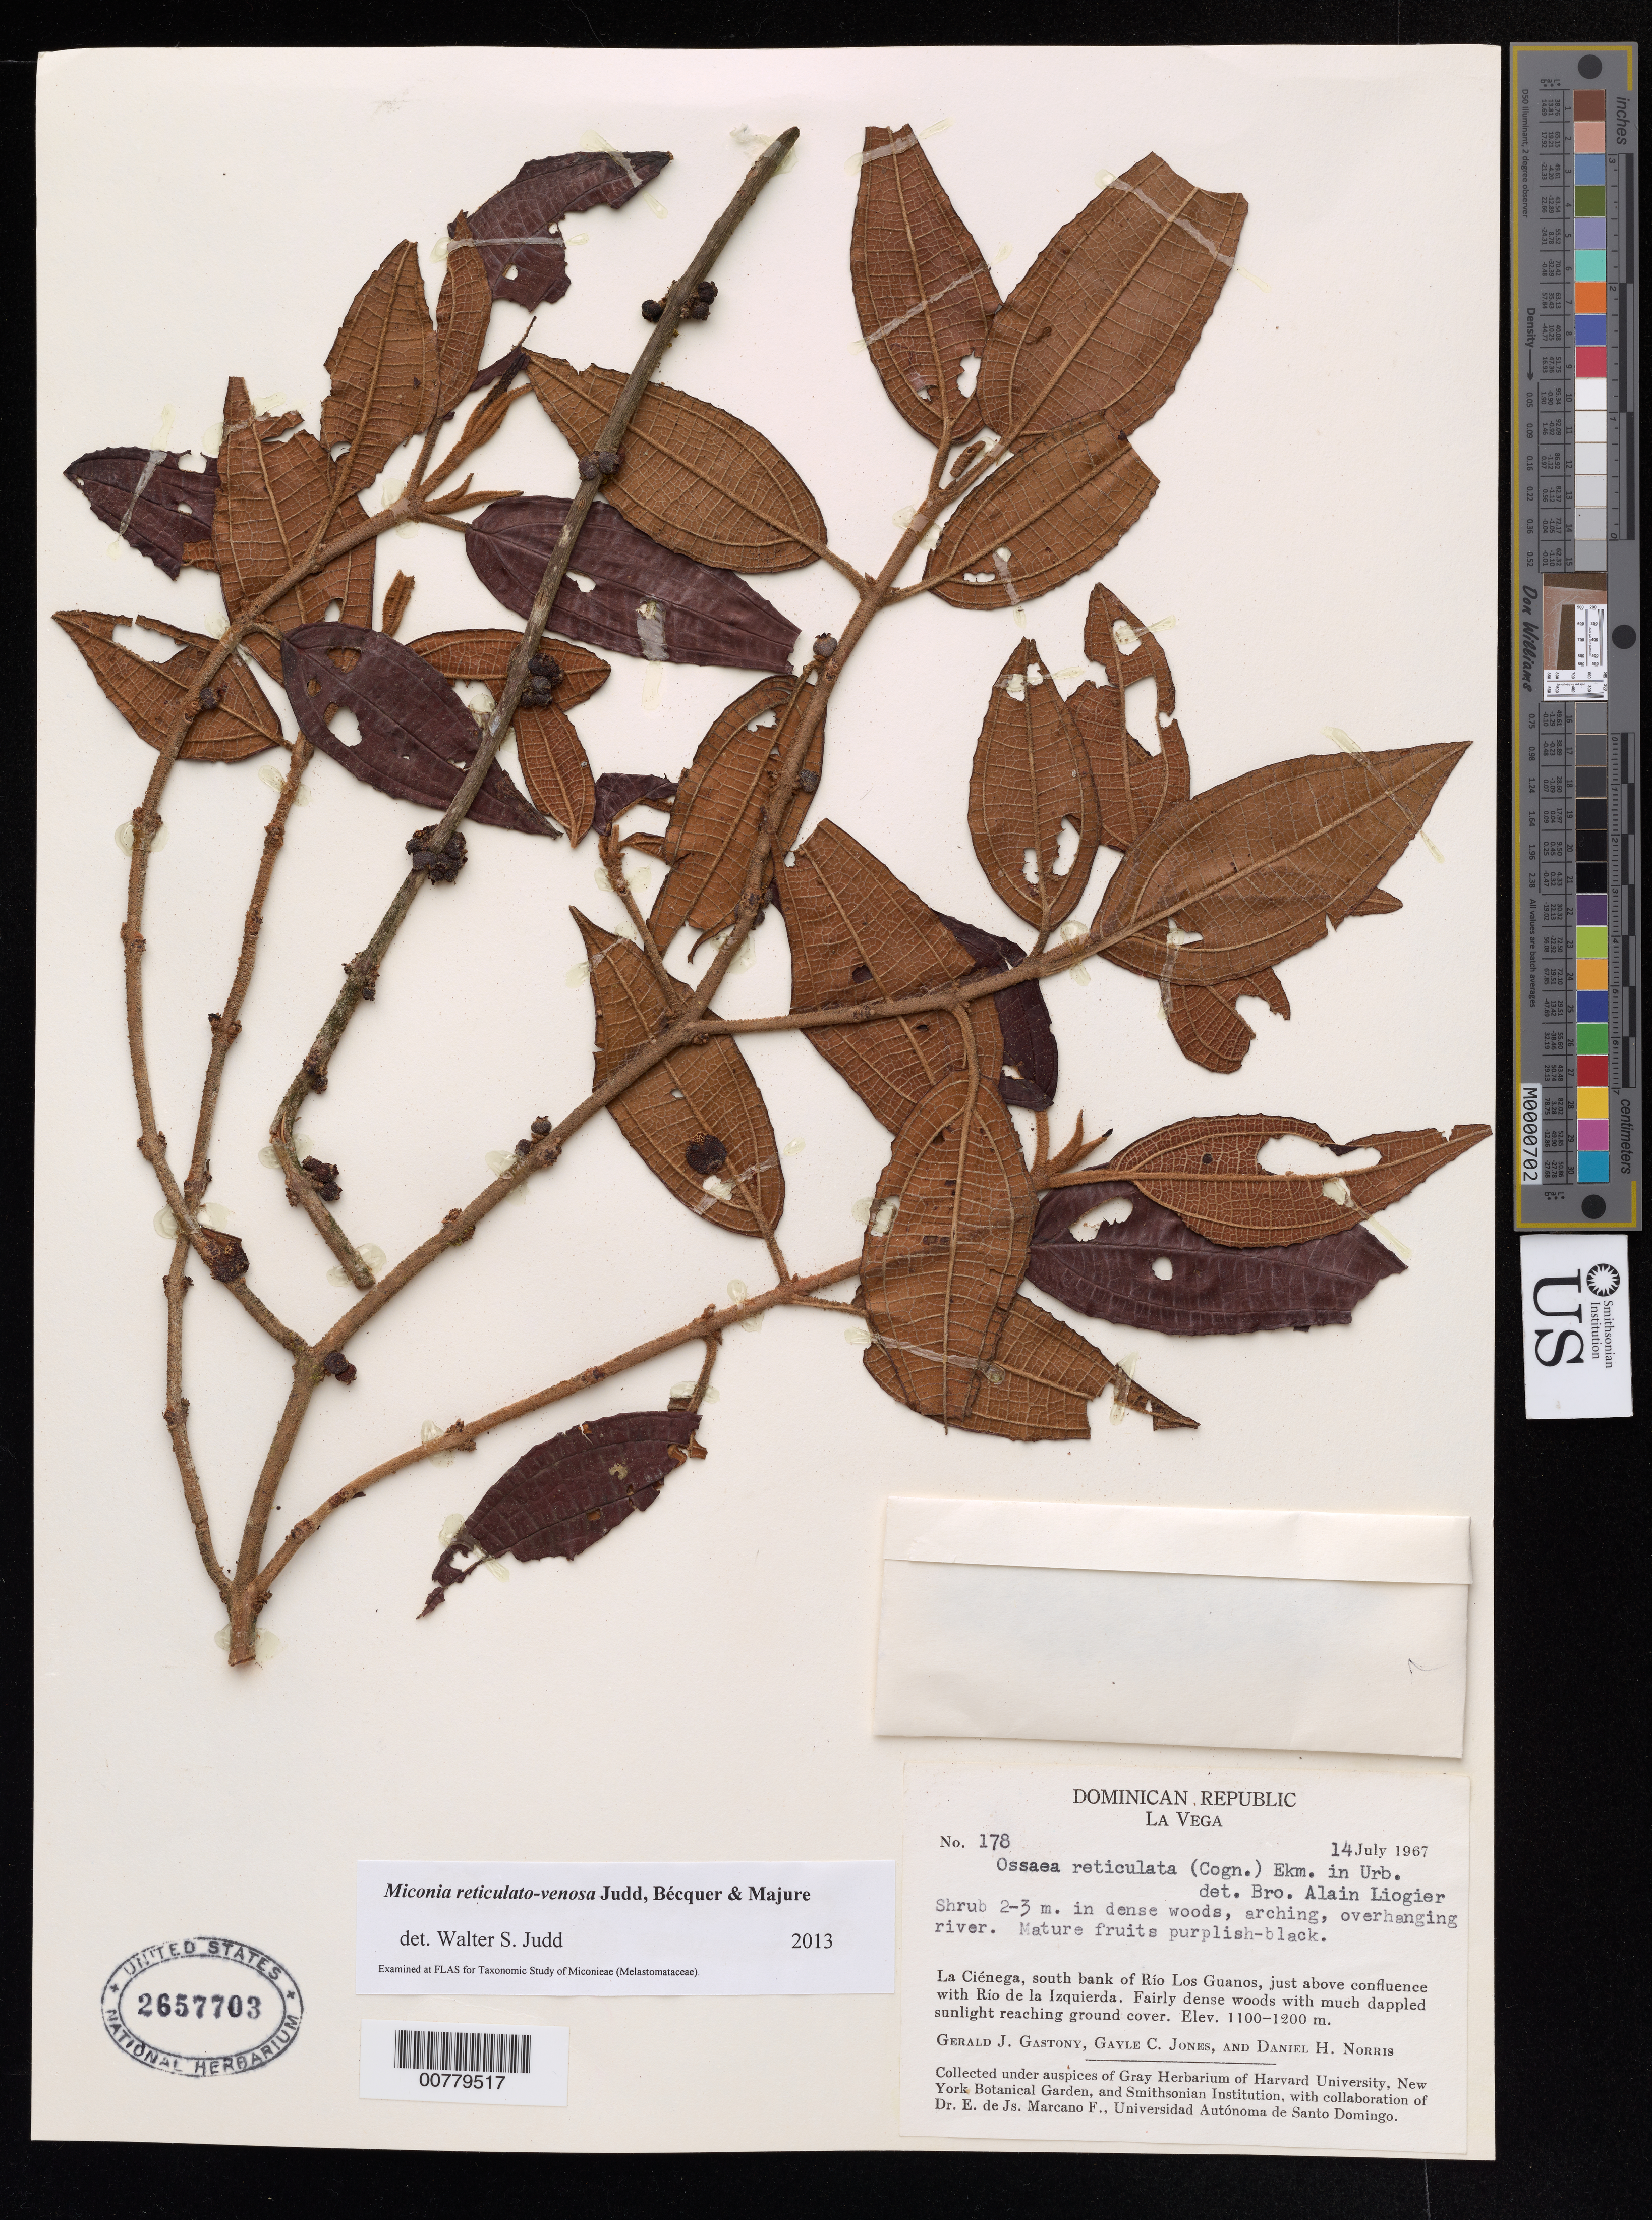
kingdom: Plantae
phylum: Tracheophyta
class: Magnoliopsida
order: Myrtales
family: Melastomataceae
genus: Miconia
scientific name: Miconia reticulato-venosa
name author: Judd et al.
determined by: Judd, Walter S.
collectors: G. Gastony, G. C. Jones & D. H. Norris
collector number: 178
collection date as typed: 14 Jul 1967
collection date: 1967-07-14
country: Dominican Republic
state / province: La Vega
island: Hispaniola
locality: La Ciénaga, south bank of Los Guanos River, just above confluence with De la Izquierda River.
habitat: Fairly dense woods with much dappled sunlight reaching ground cover, arching, overhanging river.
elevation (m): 1100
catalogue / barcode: US 2657703